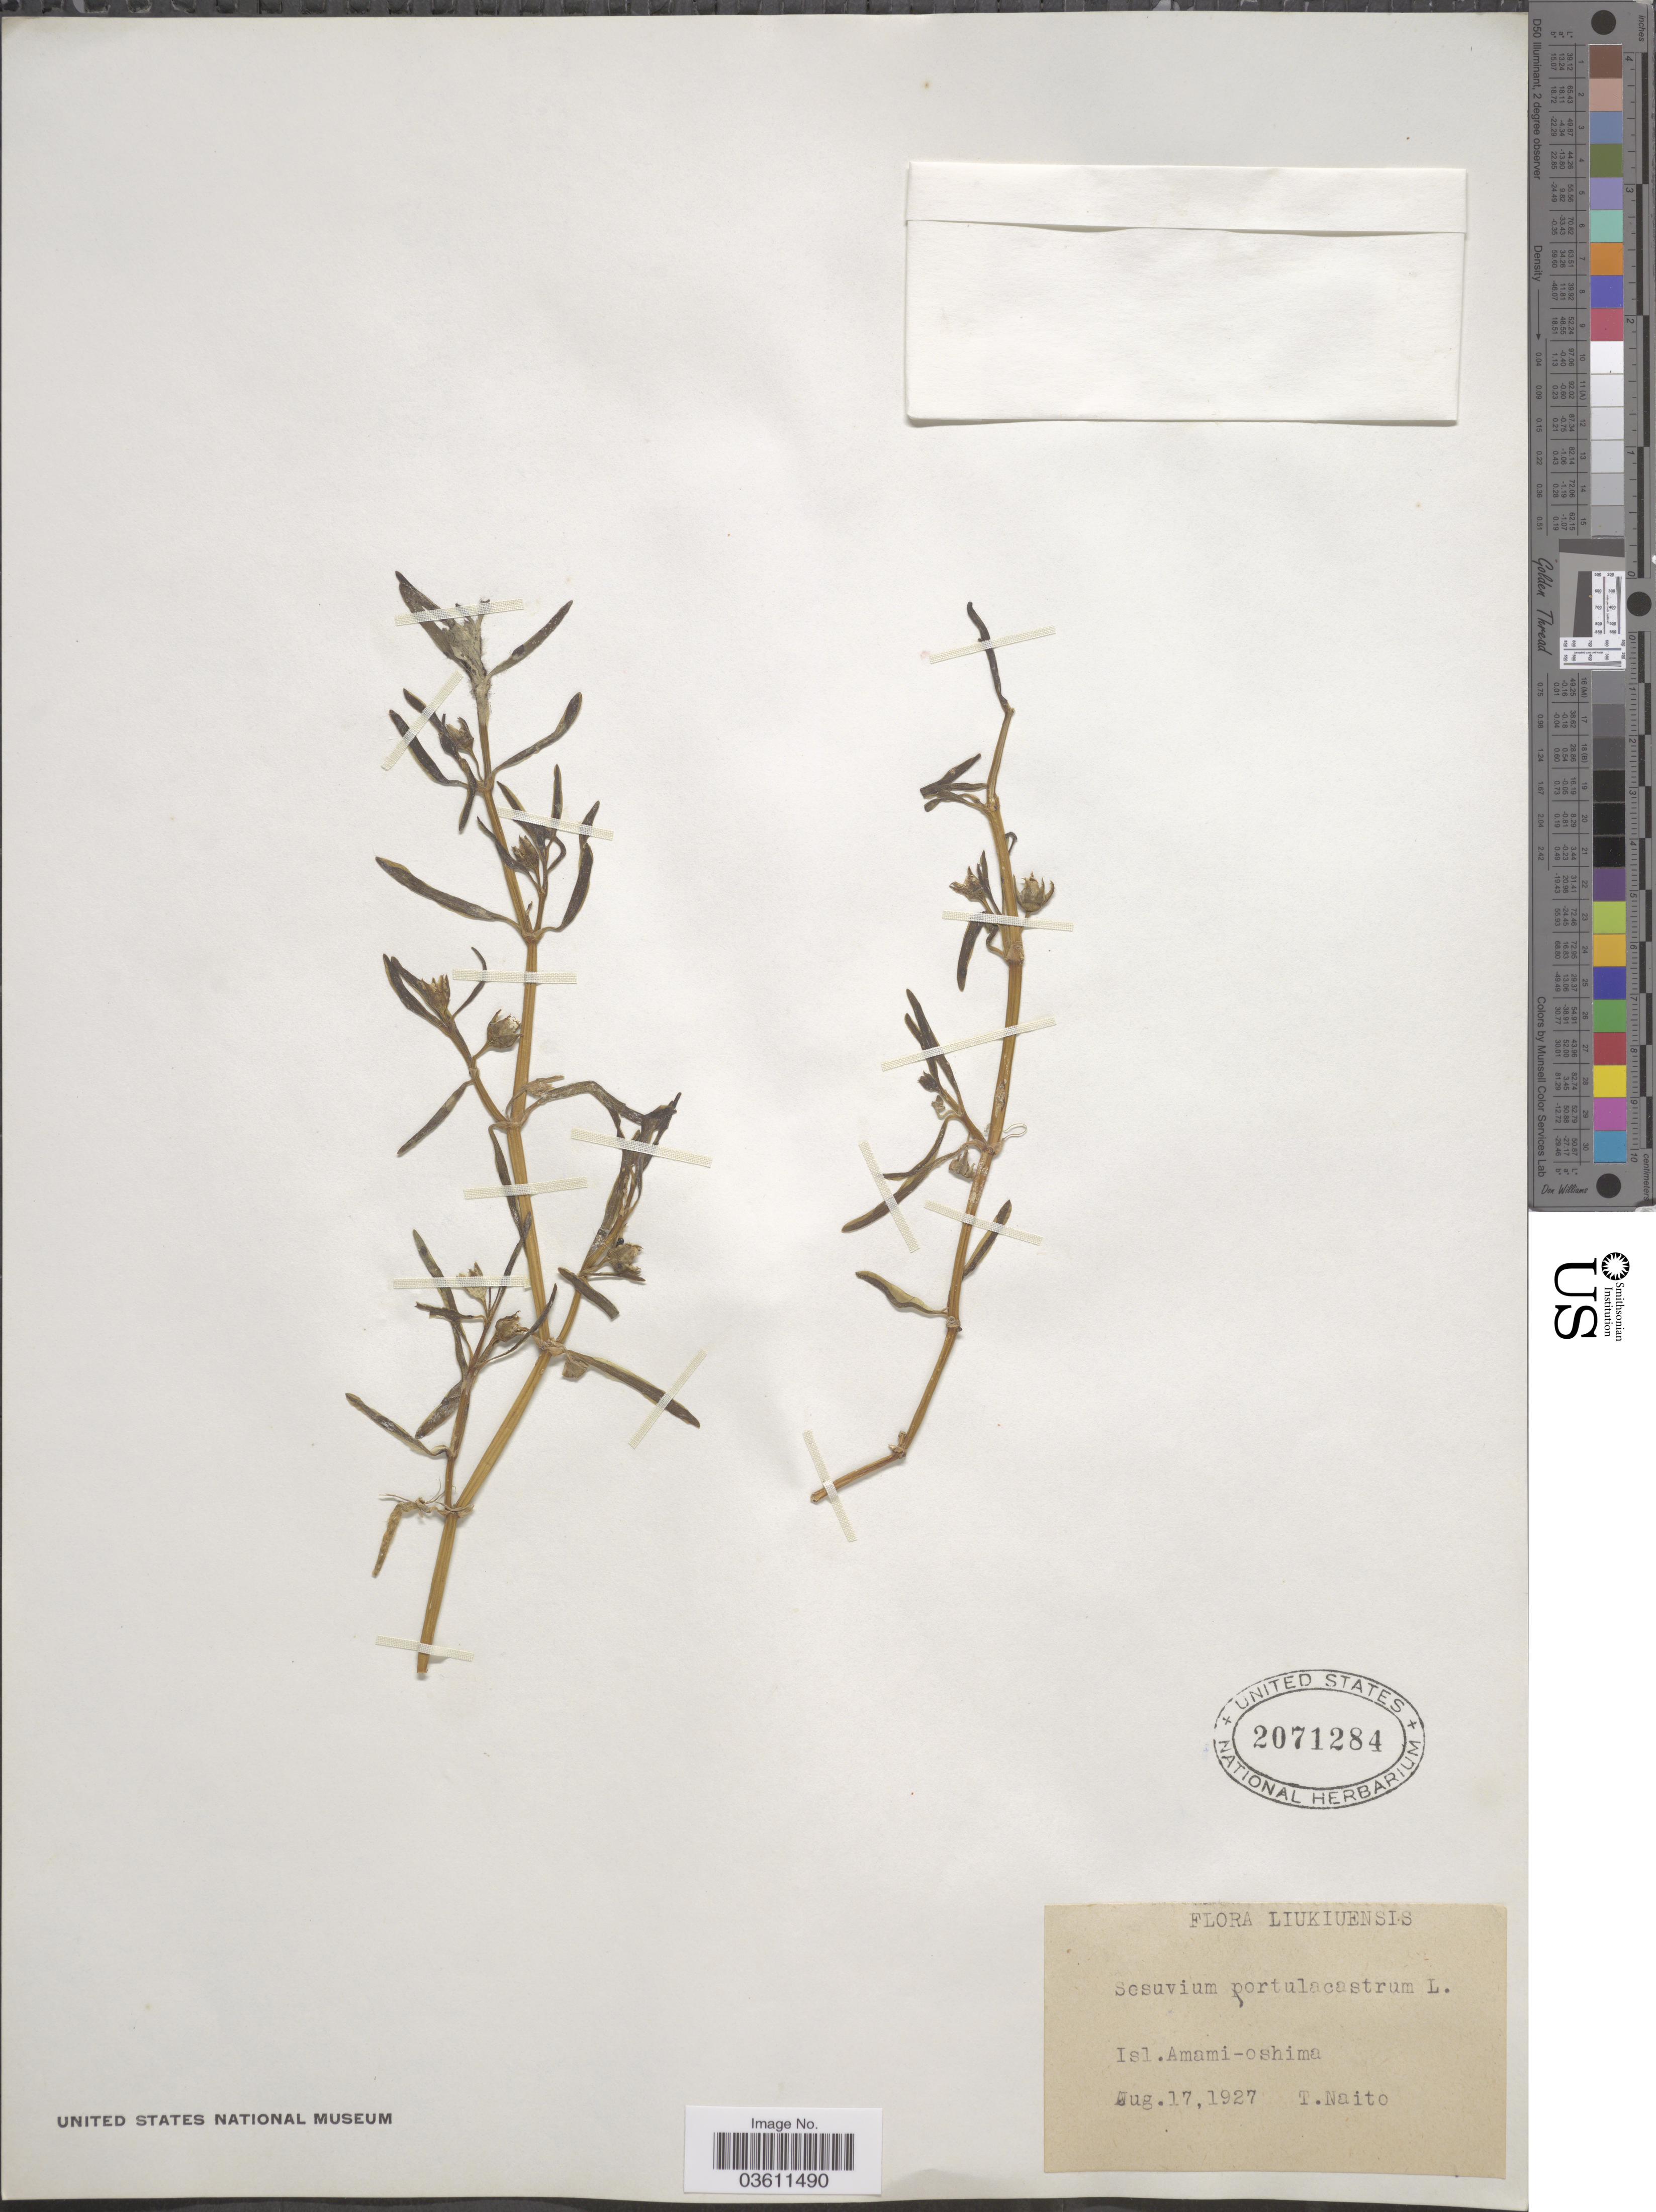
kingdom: Plantae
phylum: Tracheophyta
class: Magnoliopsida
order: Caryophyllales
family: Aizoaceae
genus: Sesuvium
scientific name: Sesuvium portulacastrum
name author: (L.) L.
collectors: T. Naito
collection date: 1927-08-17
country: Japan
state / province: Okinawa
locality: Liukiuensis. Isl. Amami-oshima.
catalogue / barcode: US 2071284